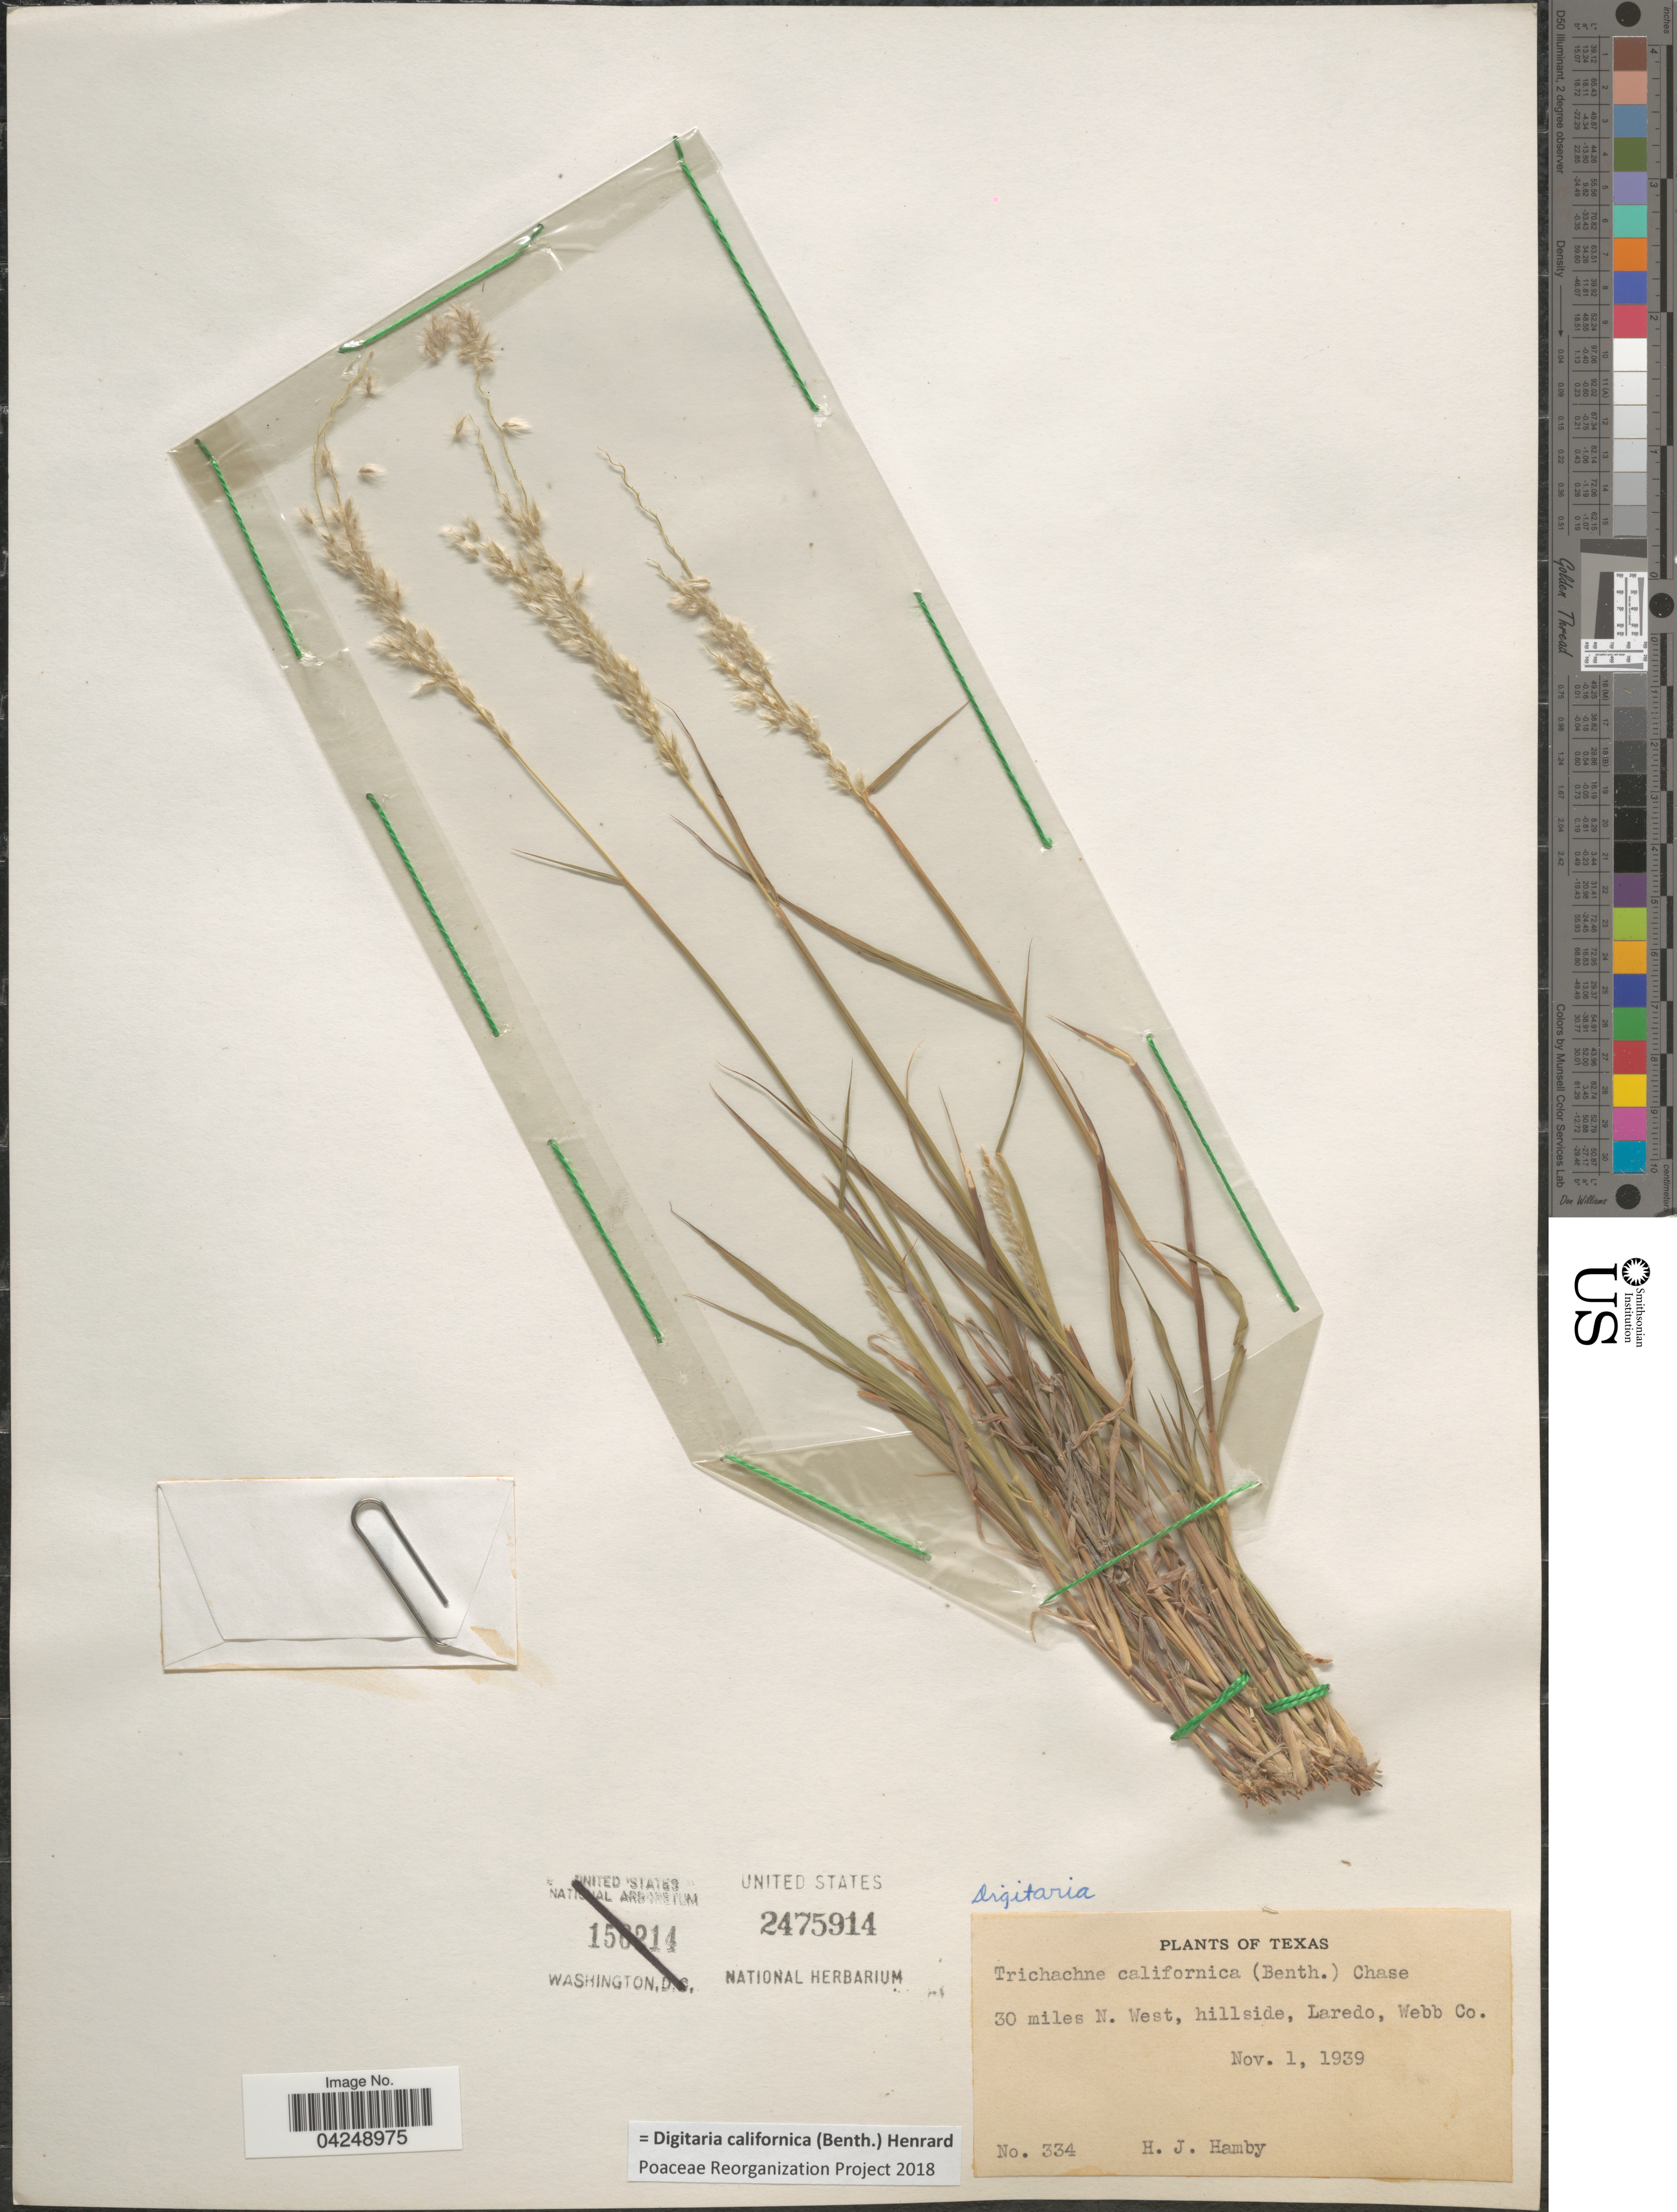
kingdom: Plantae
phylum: Tracheophyta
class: Liliopsida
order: Poales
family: Poaceae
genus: Digitaria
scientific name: Digitaria californica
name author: (Benth.) Henr.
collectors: H. Hamby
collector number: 334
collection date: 1939-11-01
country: United States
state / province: Texas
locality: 30 miles N. West, hillside, Laredo, Webb Co.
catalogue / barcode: US 2475914